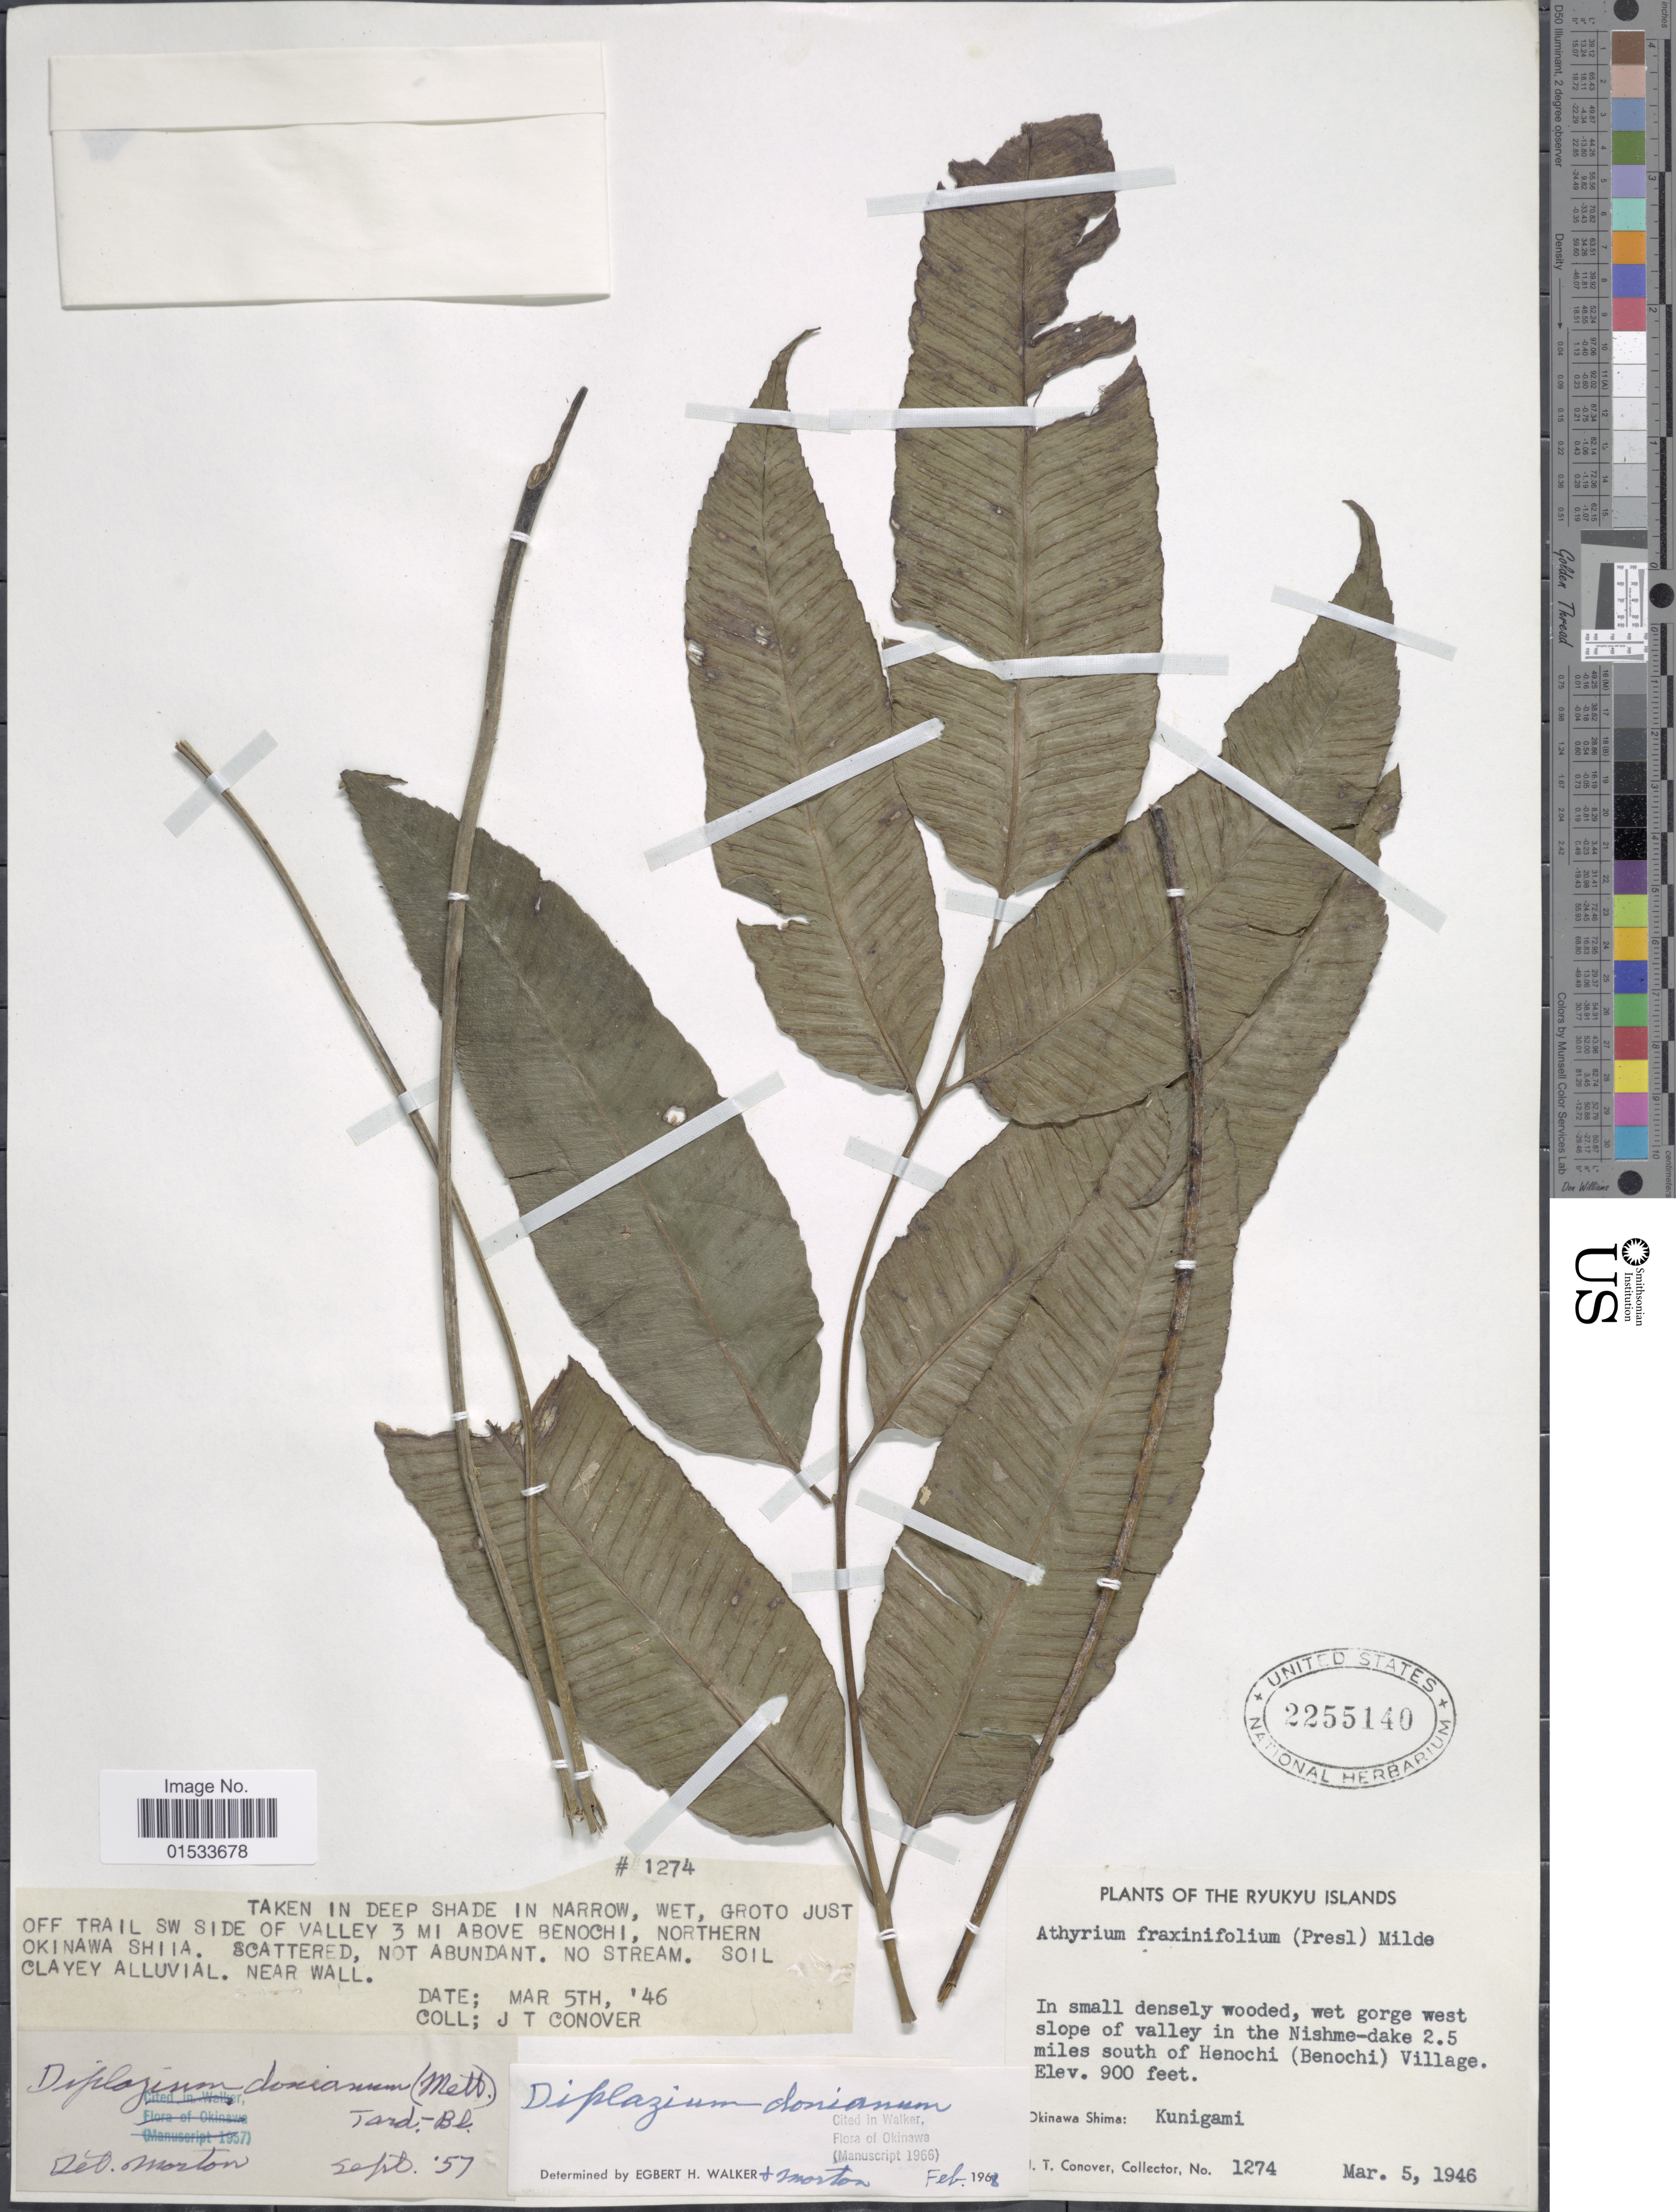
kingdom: Plantae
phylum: Tracheophyta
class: Polypodiopsida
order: Polypodiales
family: Athyriaceae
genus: Diplazium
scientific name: Diplazium donianum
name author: (Mett.) Tardieu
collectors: J. T. Conover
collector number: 1274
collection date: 1946-03-05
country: Japan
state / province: Okinawa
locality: Ryukyu Islands, wet gorge west slope of valley in the Nishme- dake 2.5 miles south of Henochi (Benochi) Village., Okinawa Shima: Kunigami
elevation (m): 274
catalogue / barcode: US 2255140